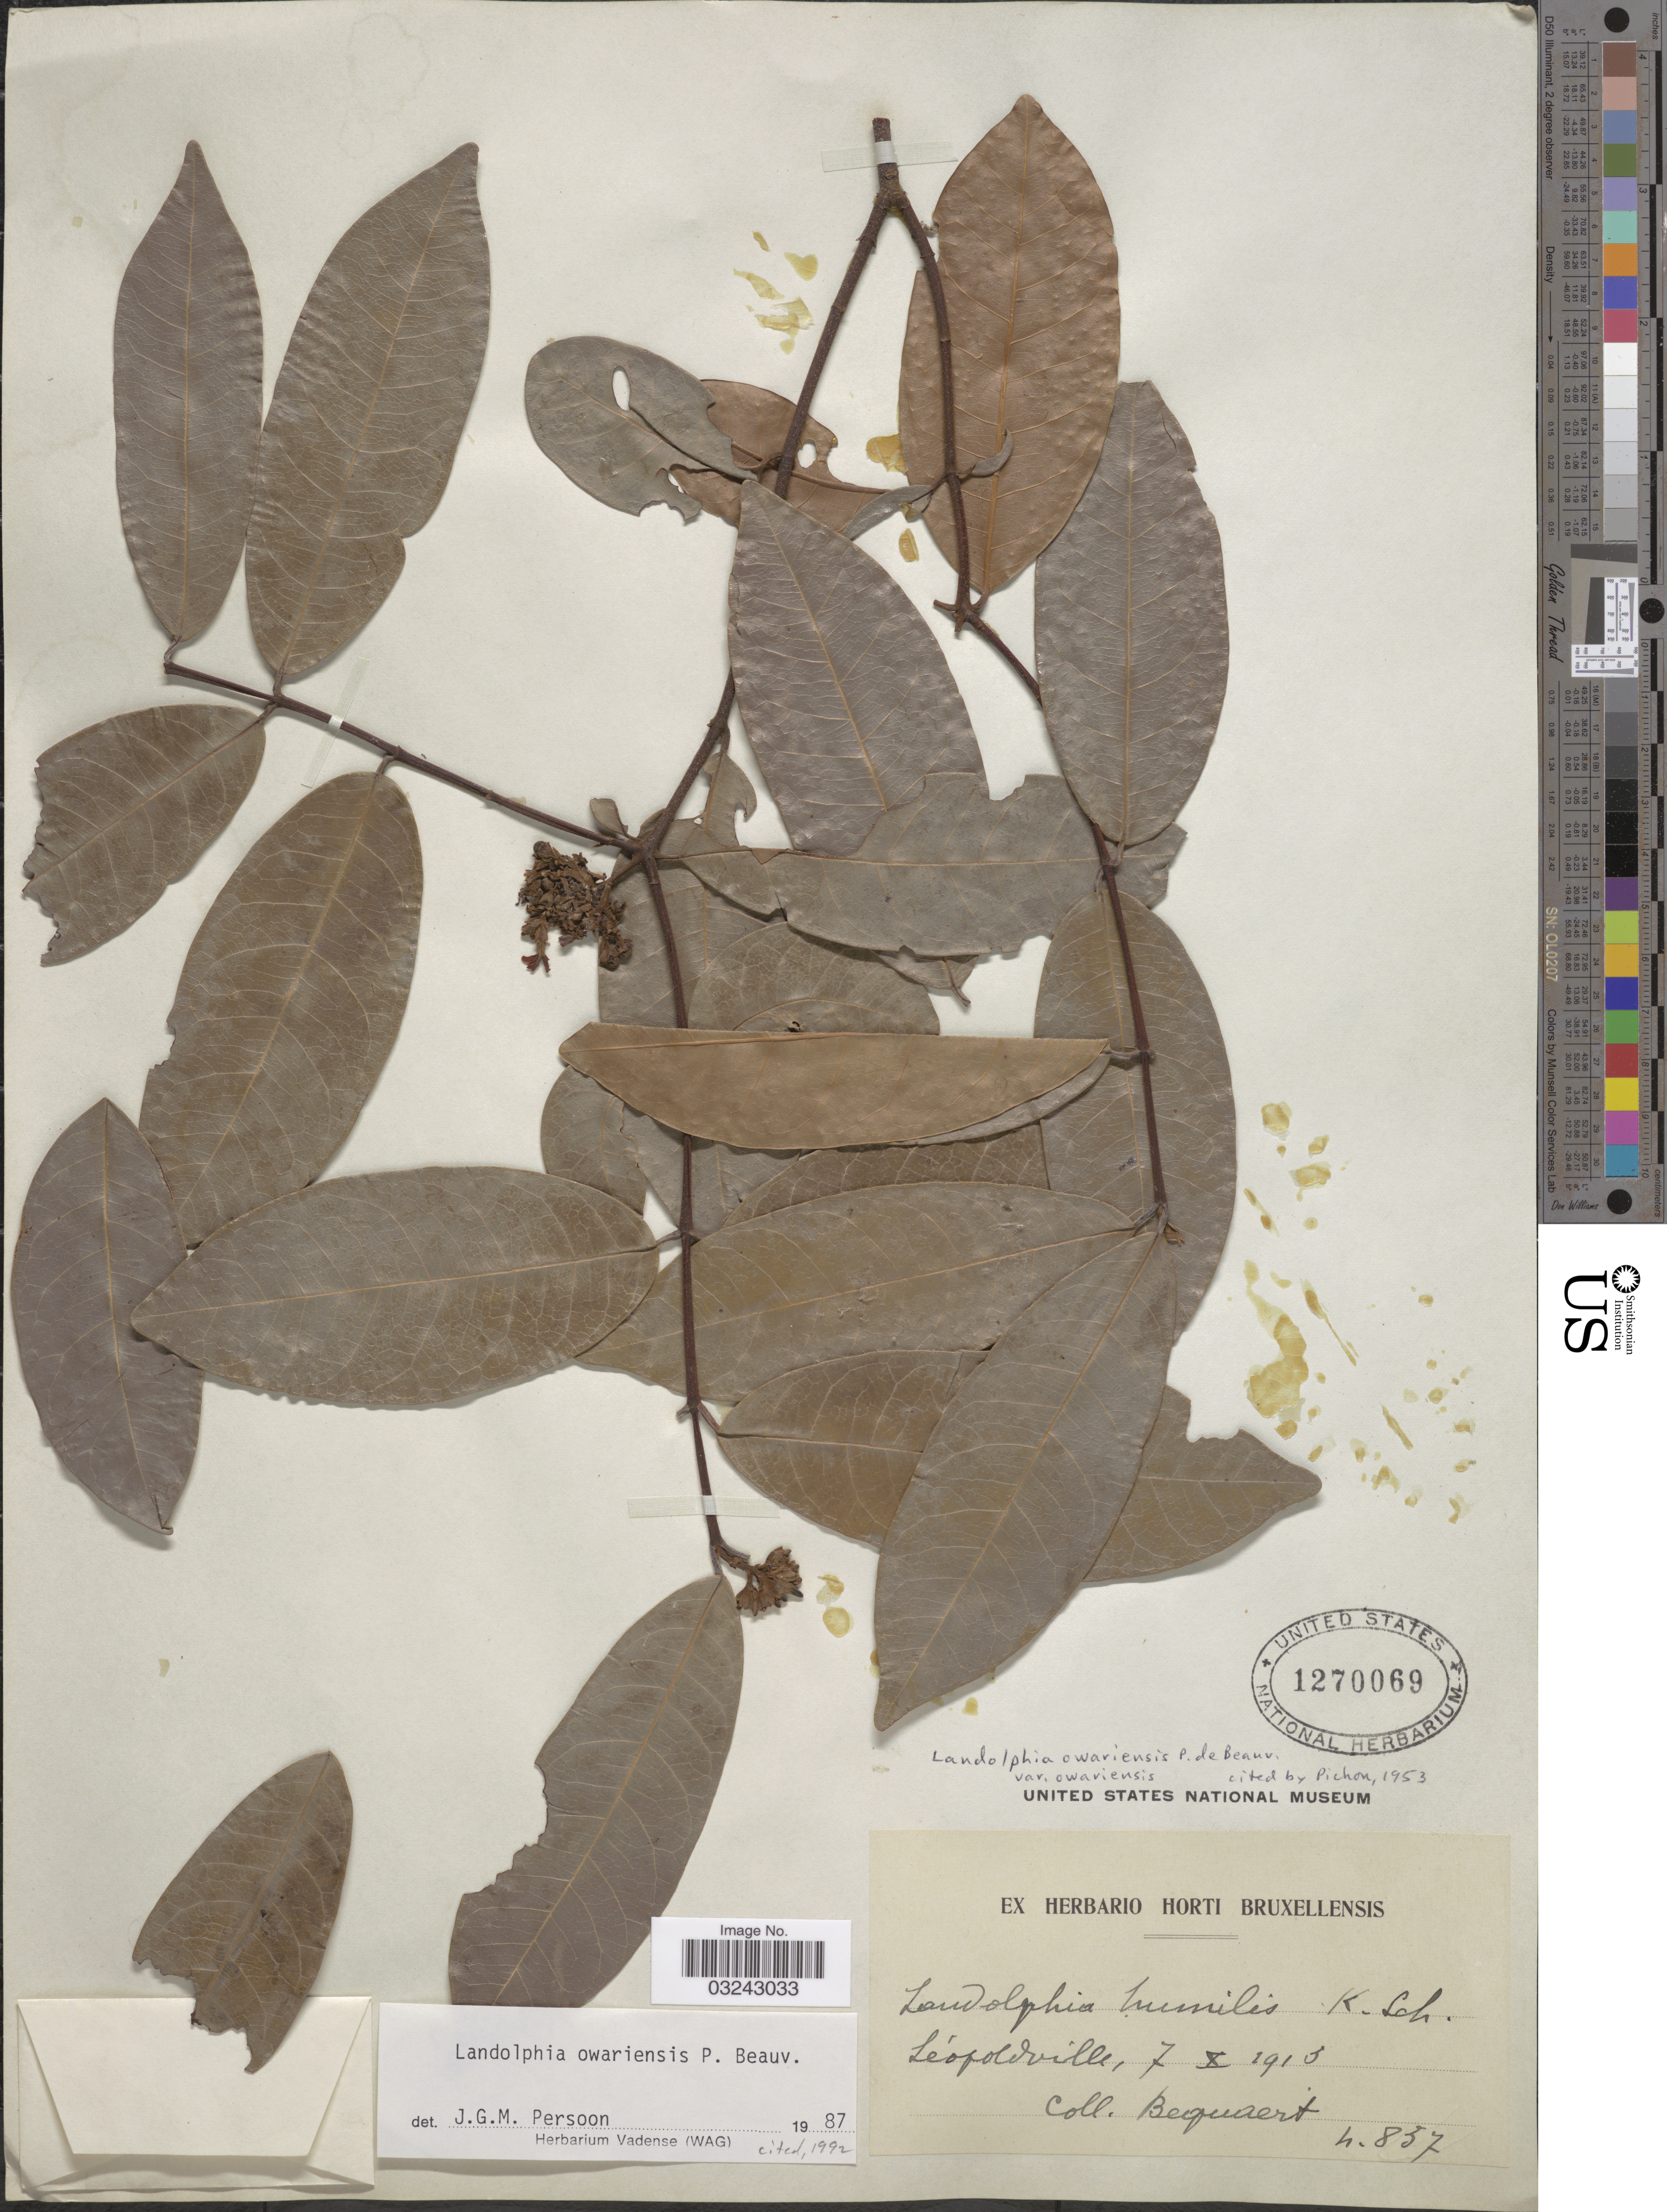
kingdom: Plantae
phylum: Tracheophyta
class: Magnoliopsida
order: Gentianales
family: Apocynaceae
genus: Landolphia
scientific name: Landolphia owariensis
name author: P. Beauv.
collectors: Bequaert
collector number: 857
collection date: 1913-10-07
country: Congo, Democratic Republic of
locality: Léopoldville.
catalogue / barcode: US 1270069